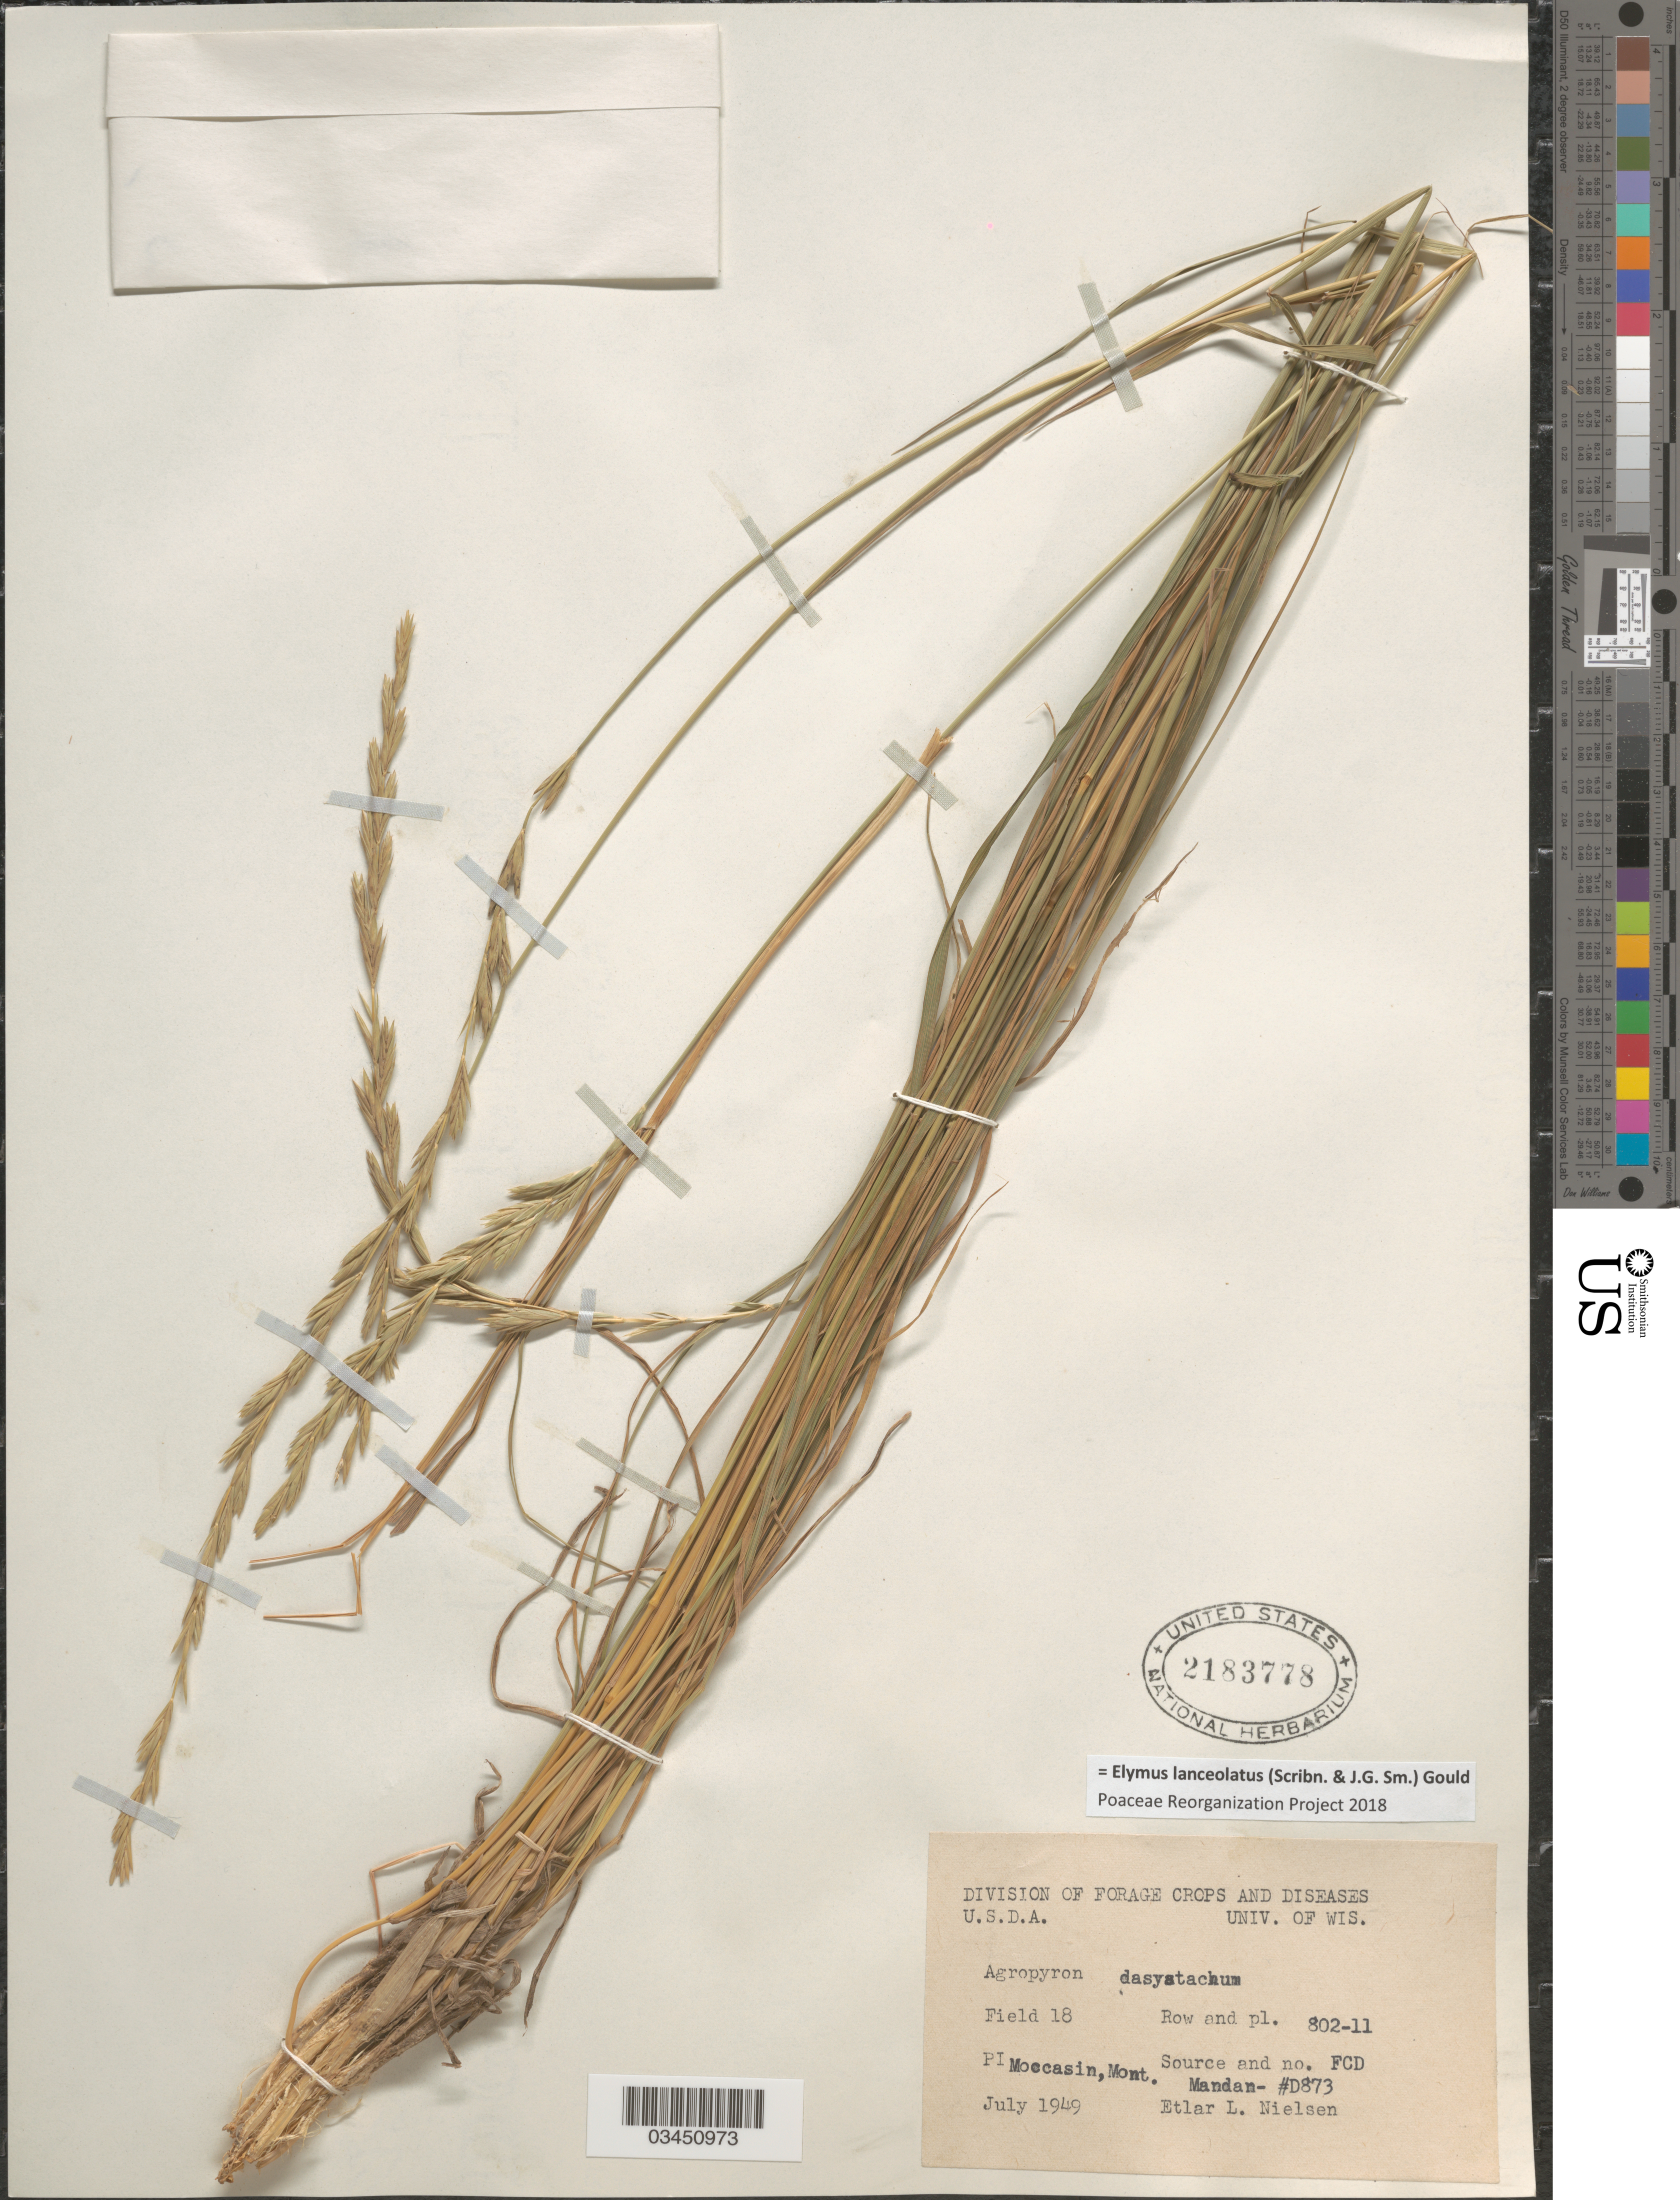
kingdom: Plantae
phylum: Tracheophyta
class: Liliopsida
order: Poales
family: Poaceae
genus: Elymus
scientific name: Elymus lanceolatus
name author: (Scribn. & J.G. Sm.) Gould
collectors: E. L. Nielsen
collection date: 1949-07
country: United States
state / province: Montana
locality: Field 18. Row and pl. 802--11. PI Moccasin.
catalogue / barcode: US 2183778